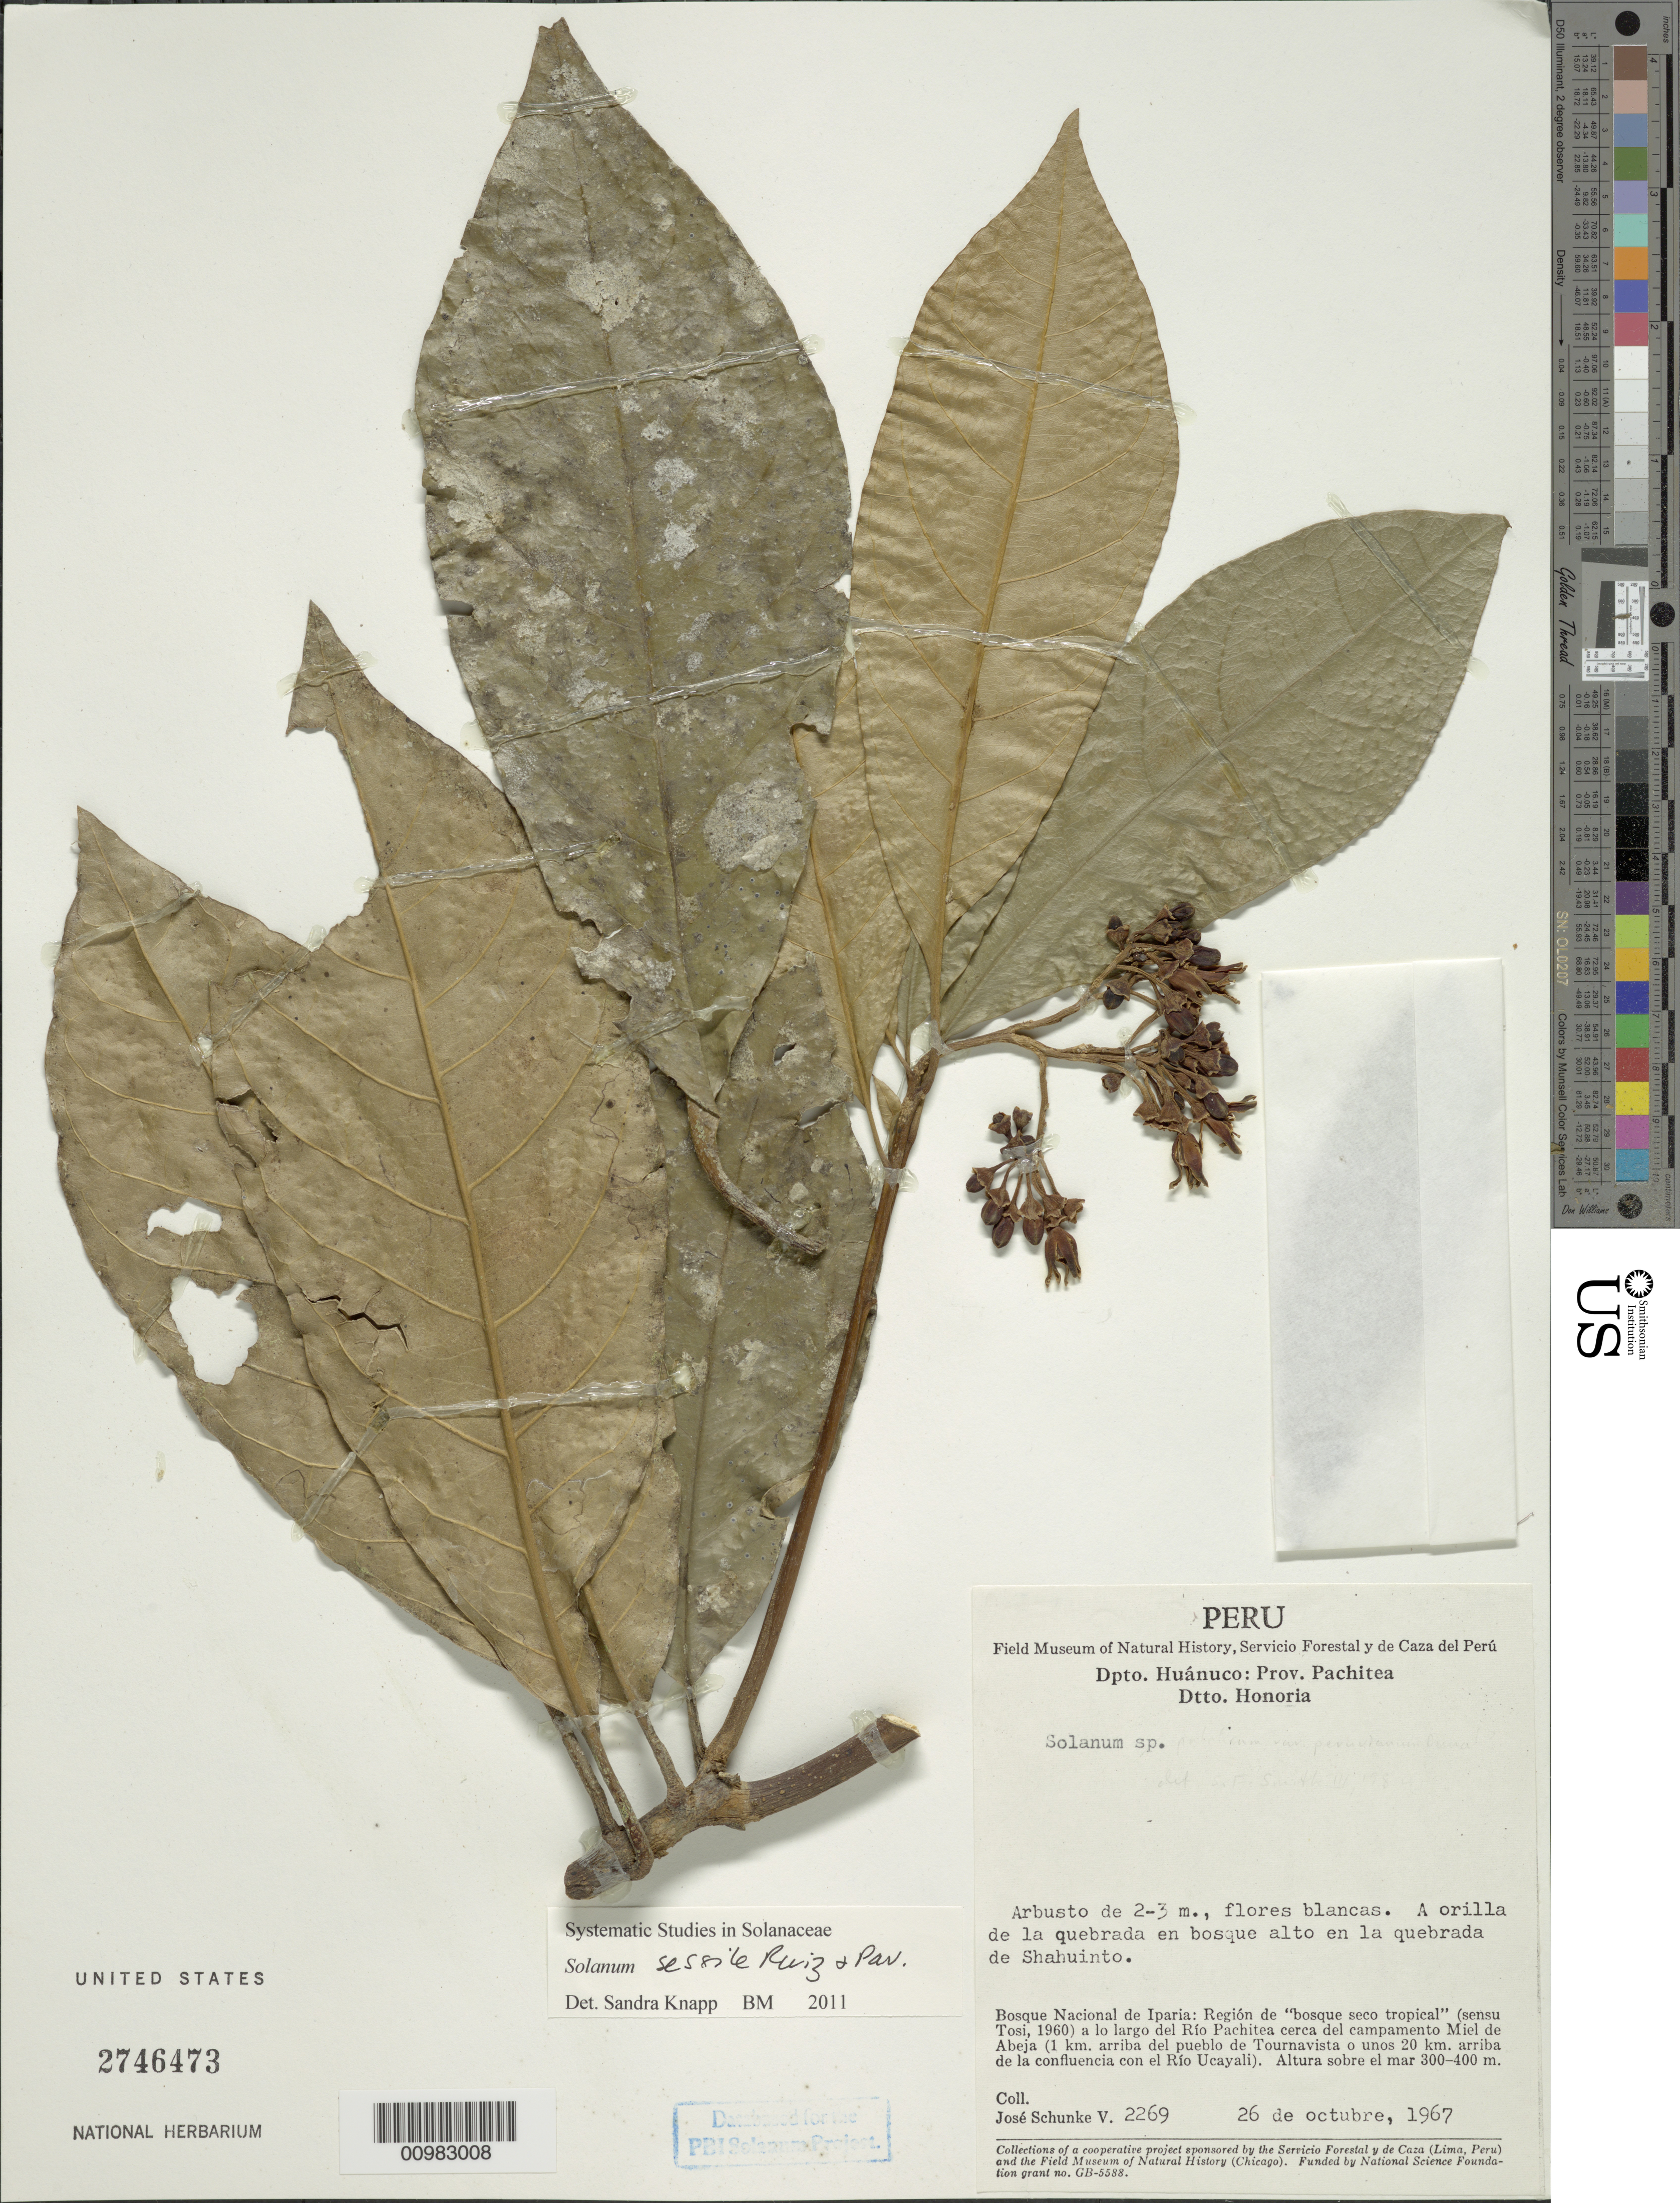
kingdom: Plantae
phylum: Tracheophyta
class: Magnoliopsida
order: Solanales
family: Solanaceae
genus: Solanum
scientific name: Solanum sessile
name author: Ruiz & Pav.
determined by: Knapp, S. D.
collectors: J. Schunke Vigo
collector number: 2269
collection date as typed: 26 Oct 1967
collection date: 1967-10-26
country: Peru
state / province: Huánuco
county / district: Pachitea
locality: a lo largo del río Pachitea cerca del campamiento Miel de Abeja (1 km arriba del pueblo de Tournevista o unos 20 km arriba de la confluencia con el Río Uayali), en la quebrada Shahuinto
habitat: orilla de quebrada en bosque alto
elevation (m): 300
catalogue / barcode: US 2746473